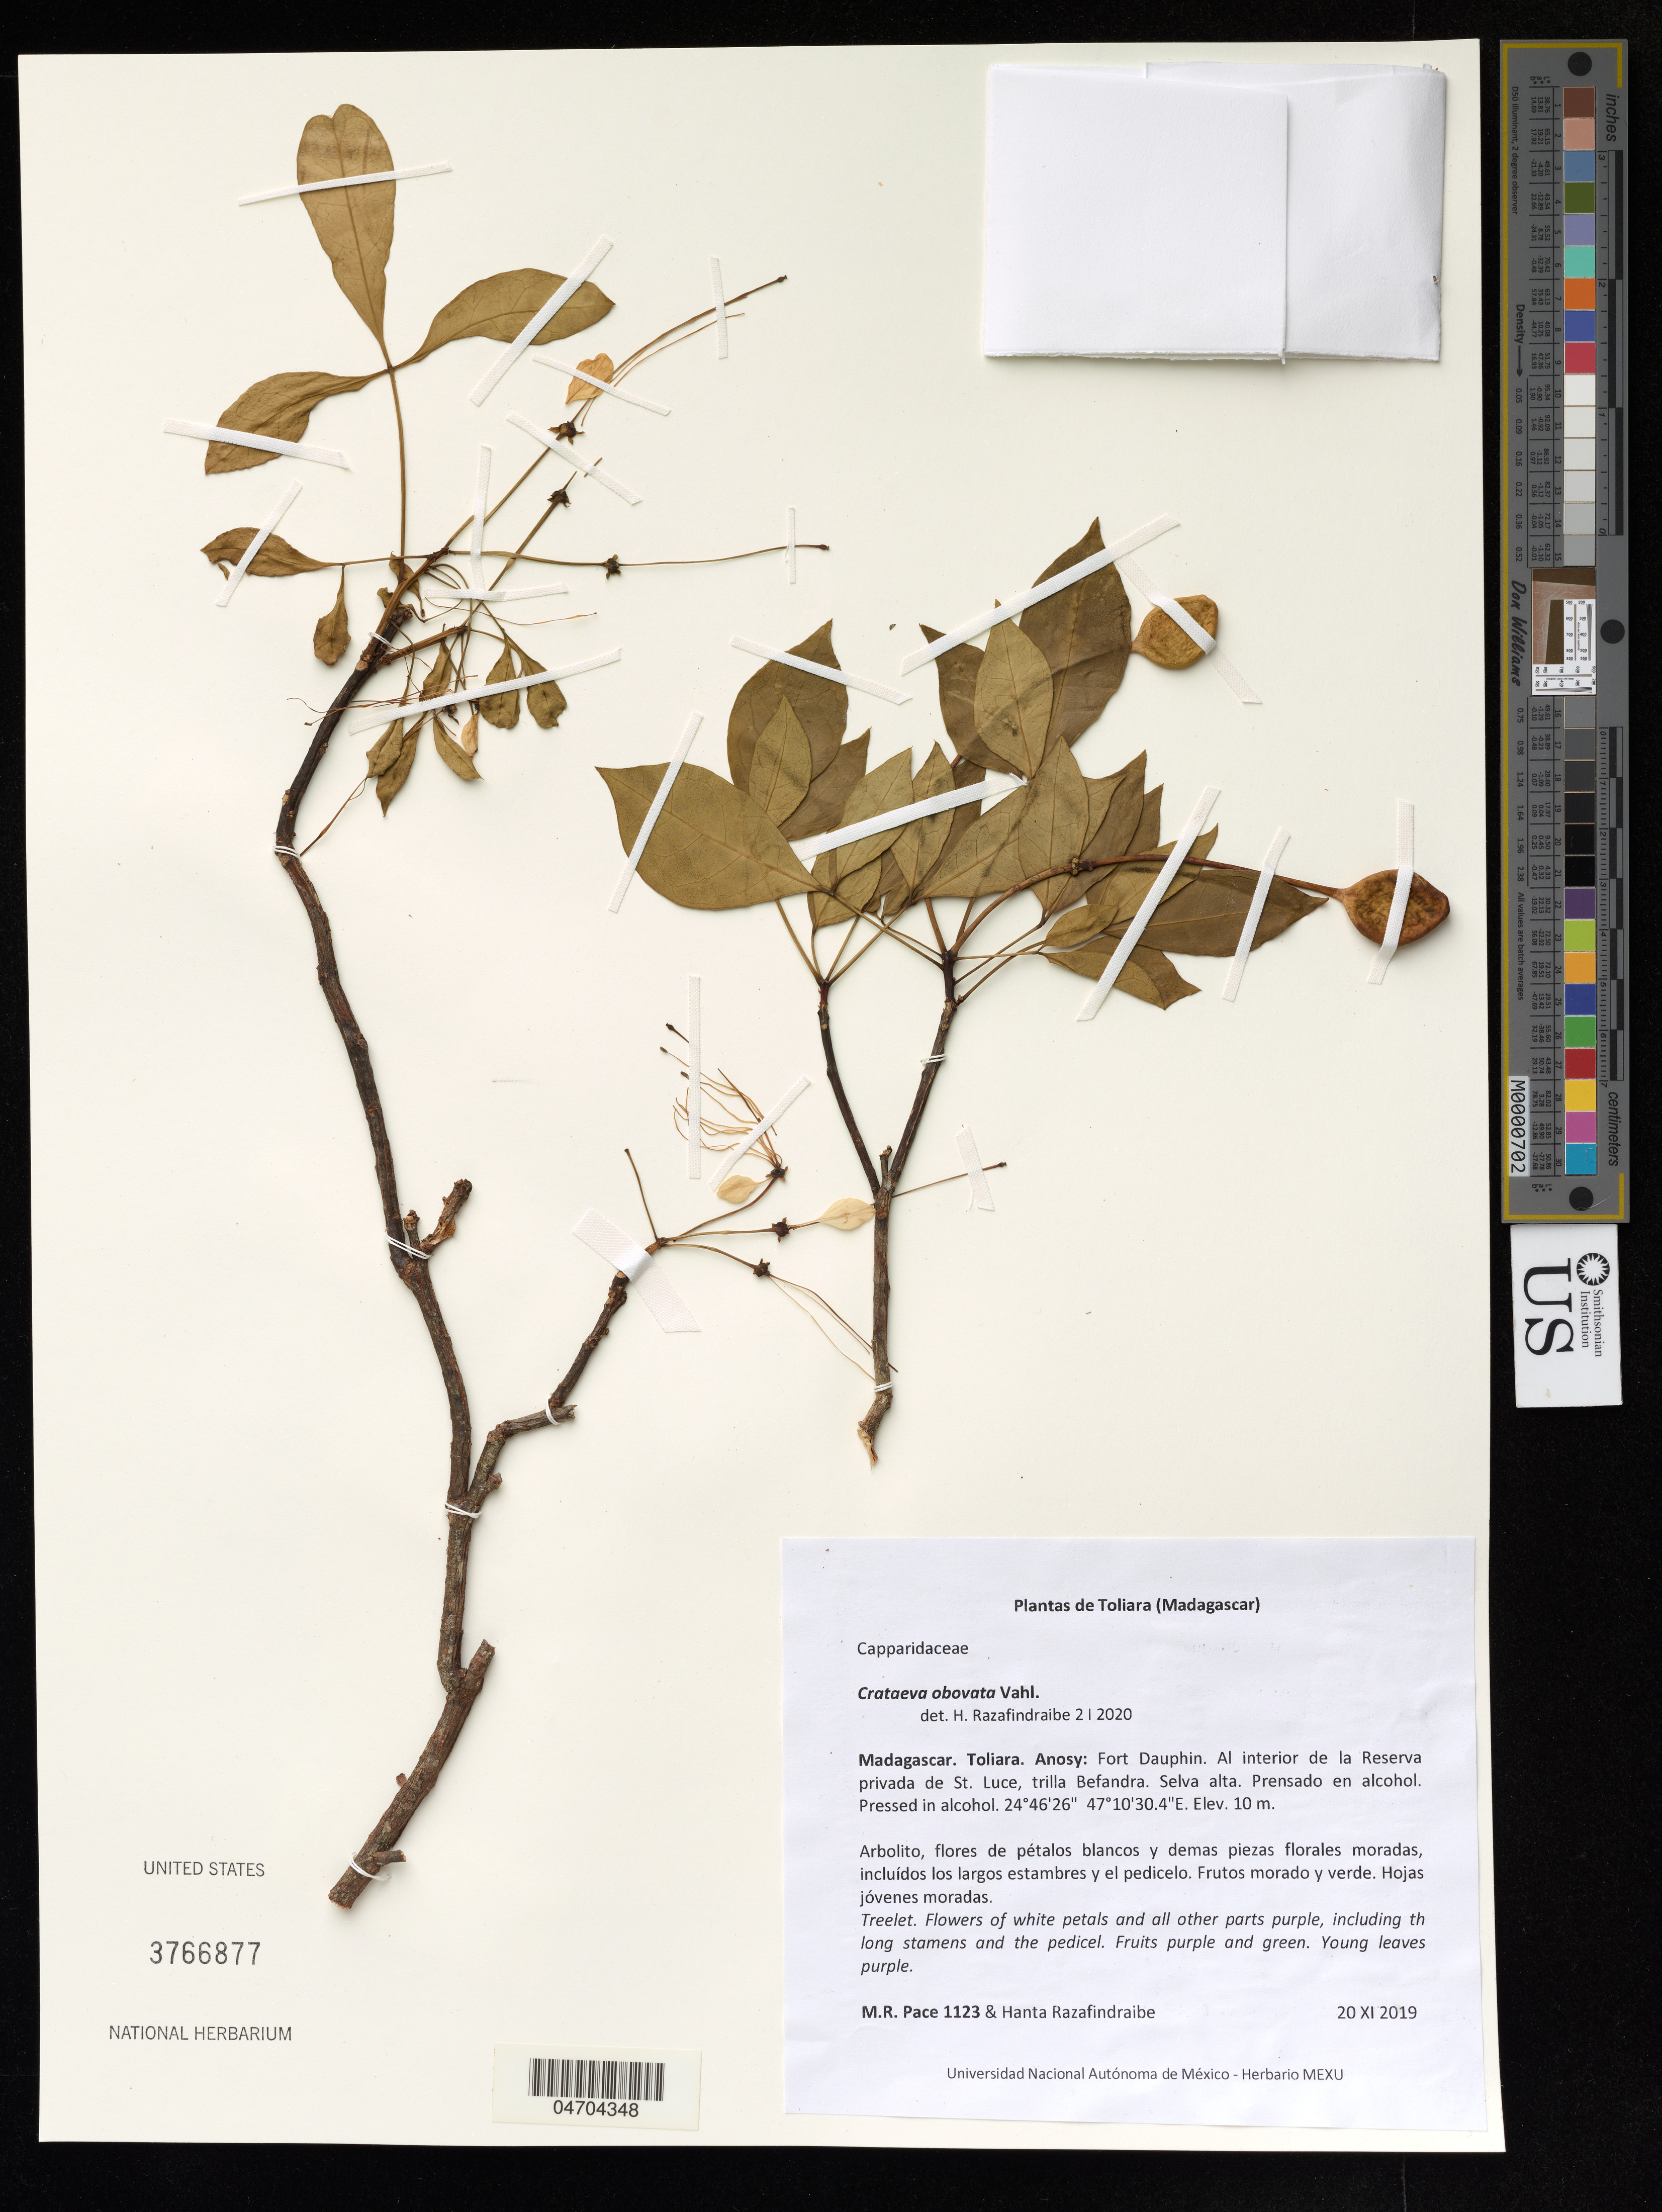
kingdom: Plantae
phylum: Tracheophyta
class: Magnoliopsida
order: Brassicales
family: Capparaceae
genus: Crateva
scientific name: Crateva obovata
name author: Vahl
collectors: M. R. Pace & H. Razafindraibe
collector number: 1123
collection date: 2019-11-20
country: Madagascar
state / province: Toliara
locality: Anosy: Fort Dauphin, Al interior de la Reserva privada de St. Luce, trilla Befandra, Selva alta.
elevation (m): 10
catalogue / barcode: US 3766877